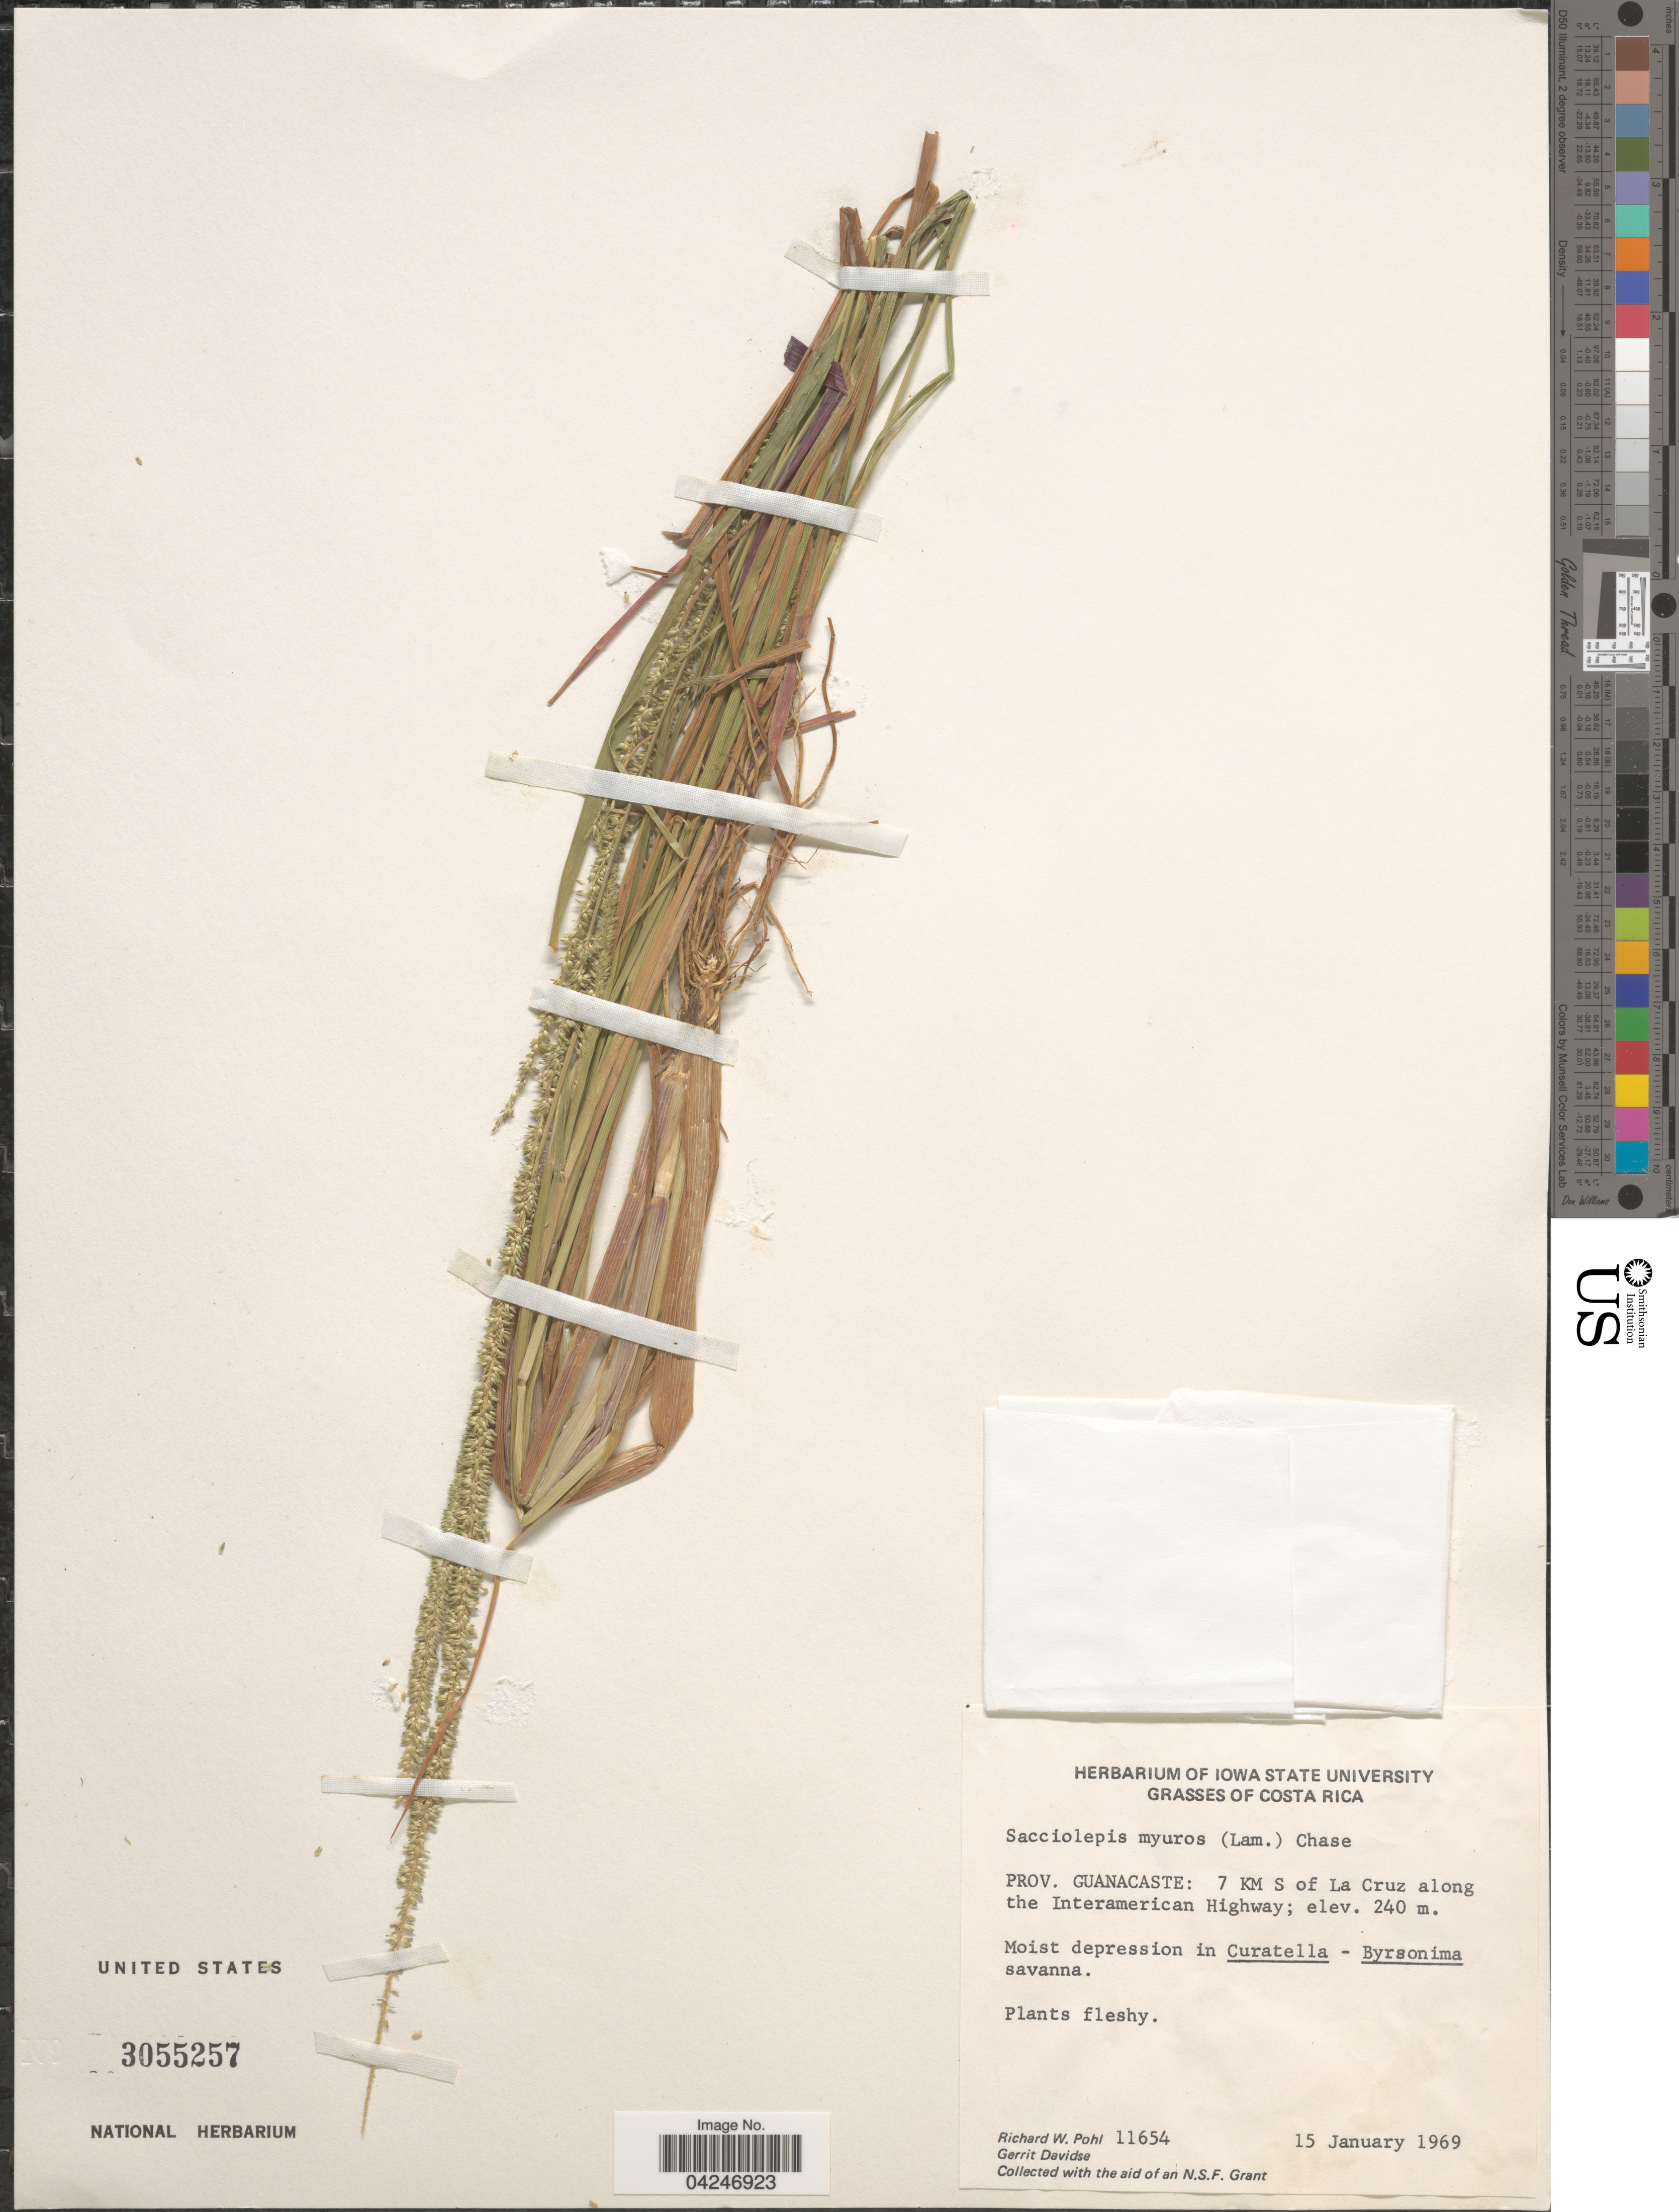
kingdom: Plantae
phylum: Tracheophyta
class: Liliopsida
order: Poales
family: Poaceae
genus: Sacciolepis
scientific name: Sacciolepis myuros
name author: (Lam.) Chase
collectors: R. W. Pohl & G. Davidse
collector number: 11654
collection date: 1969-01-15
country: Costa Rica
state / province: Guanacaste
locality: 7 KM S of La Cruz along the Interamerican Highway.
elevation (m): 240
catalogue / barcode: US 3055257